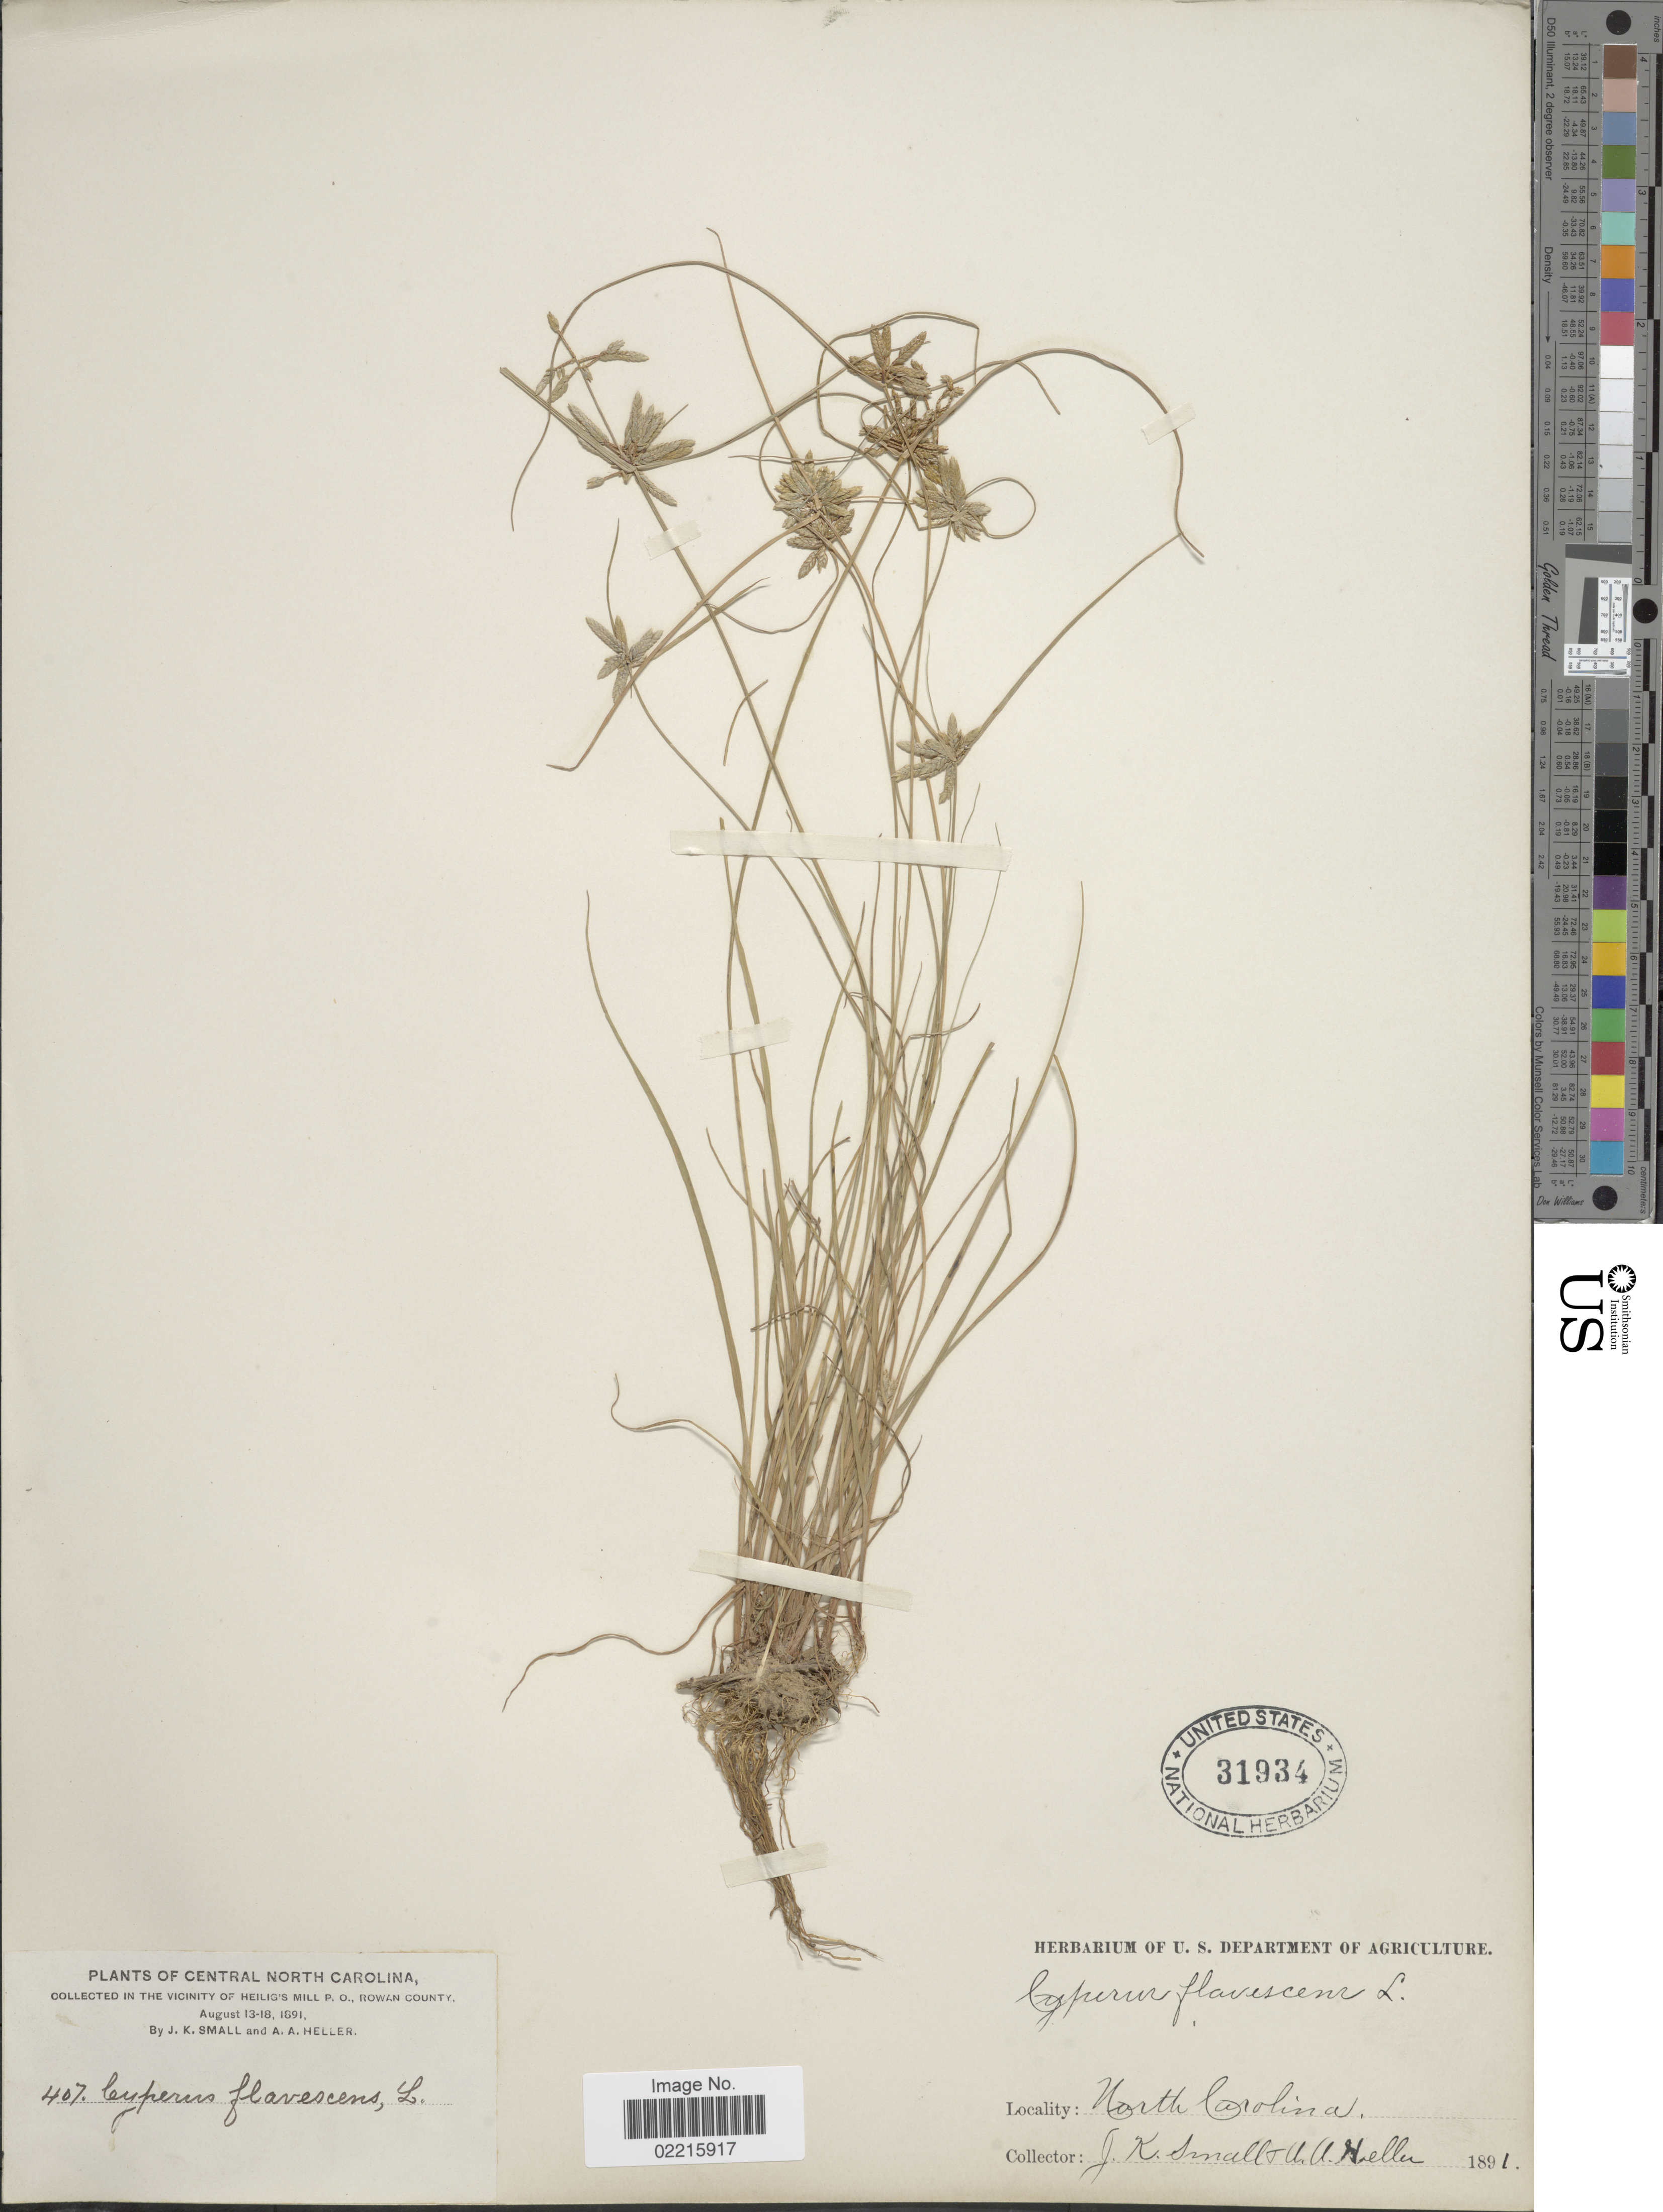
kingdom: Plantae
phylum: Tracheophyta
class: Liliopsida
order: Poales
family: Cyperaceae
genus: Cyperus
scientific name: Cyperus flavescens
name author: L.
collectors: J. K. Small & A. A. Heller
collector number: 407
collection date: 1891-08-13/1891-08-18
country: United States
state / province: North Carolina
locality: Central North Carolina, in the Vicinity of Heilig's Mill P.O., Rowan County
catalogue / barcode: US 31934